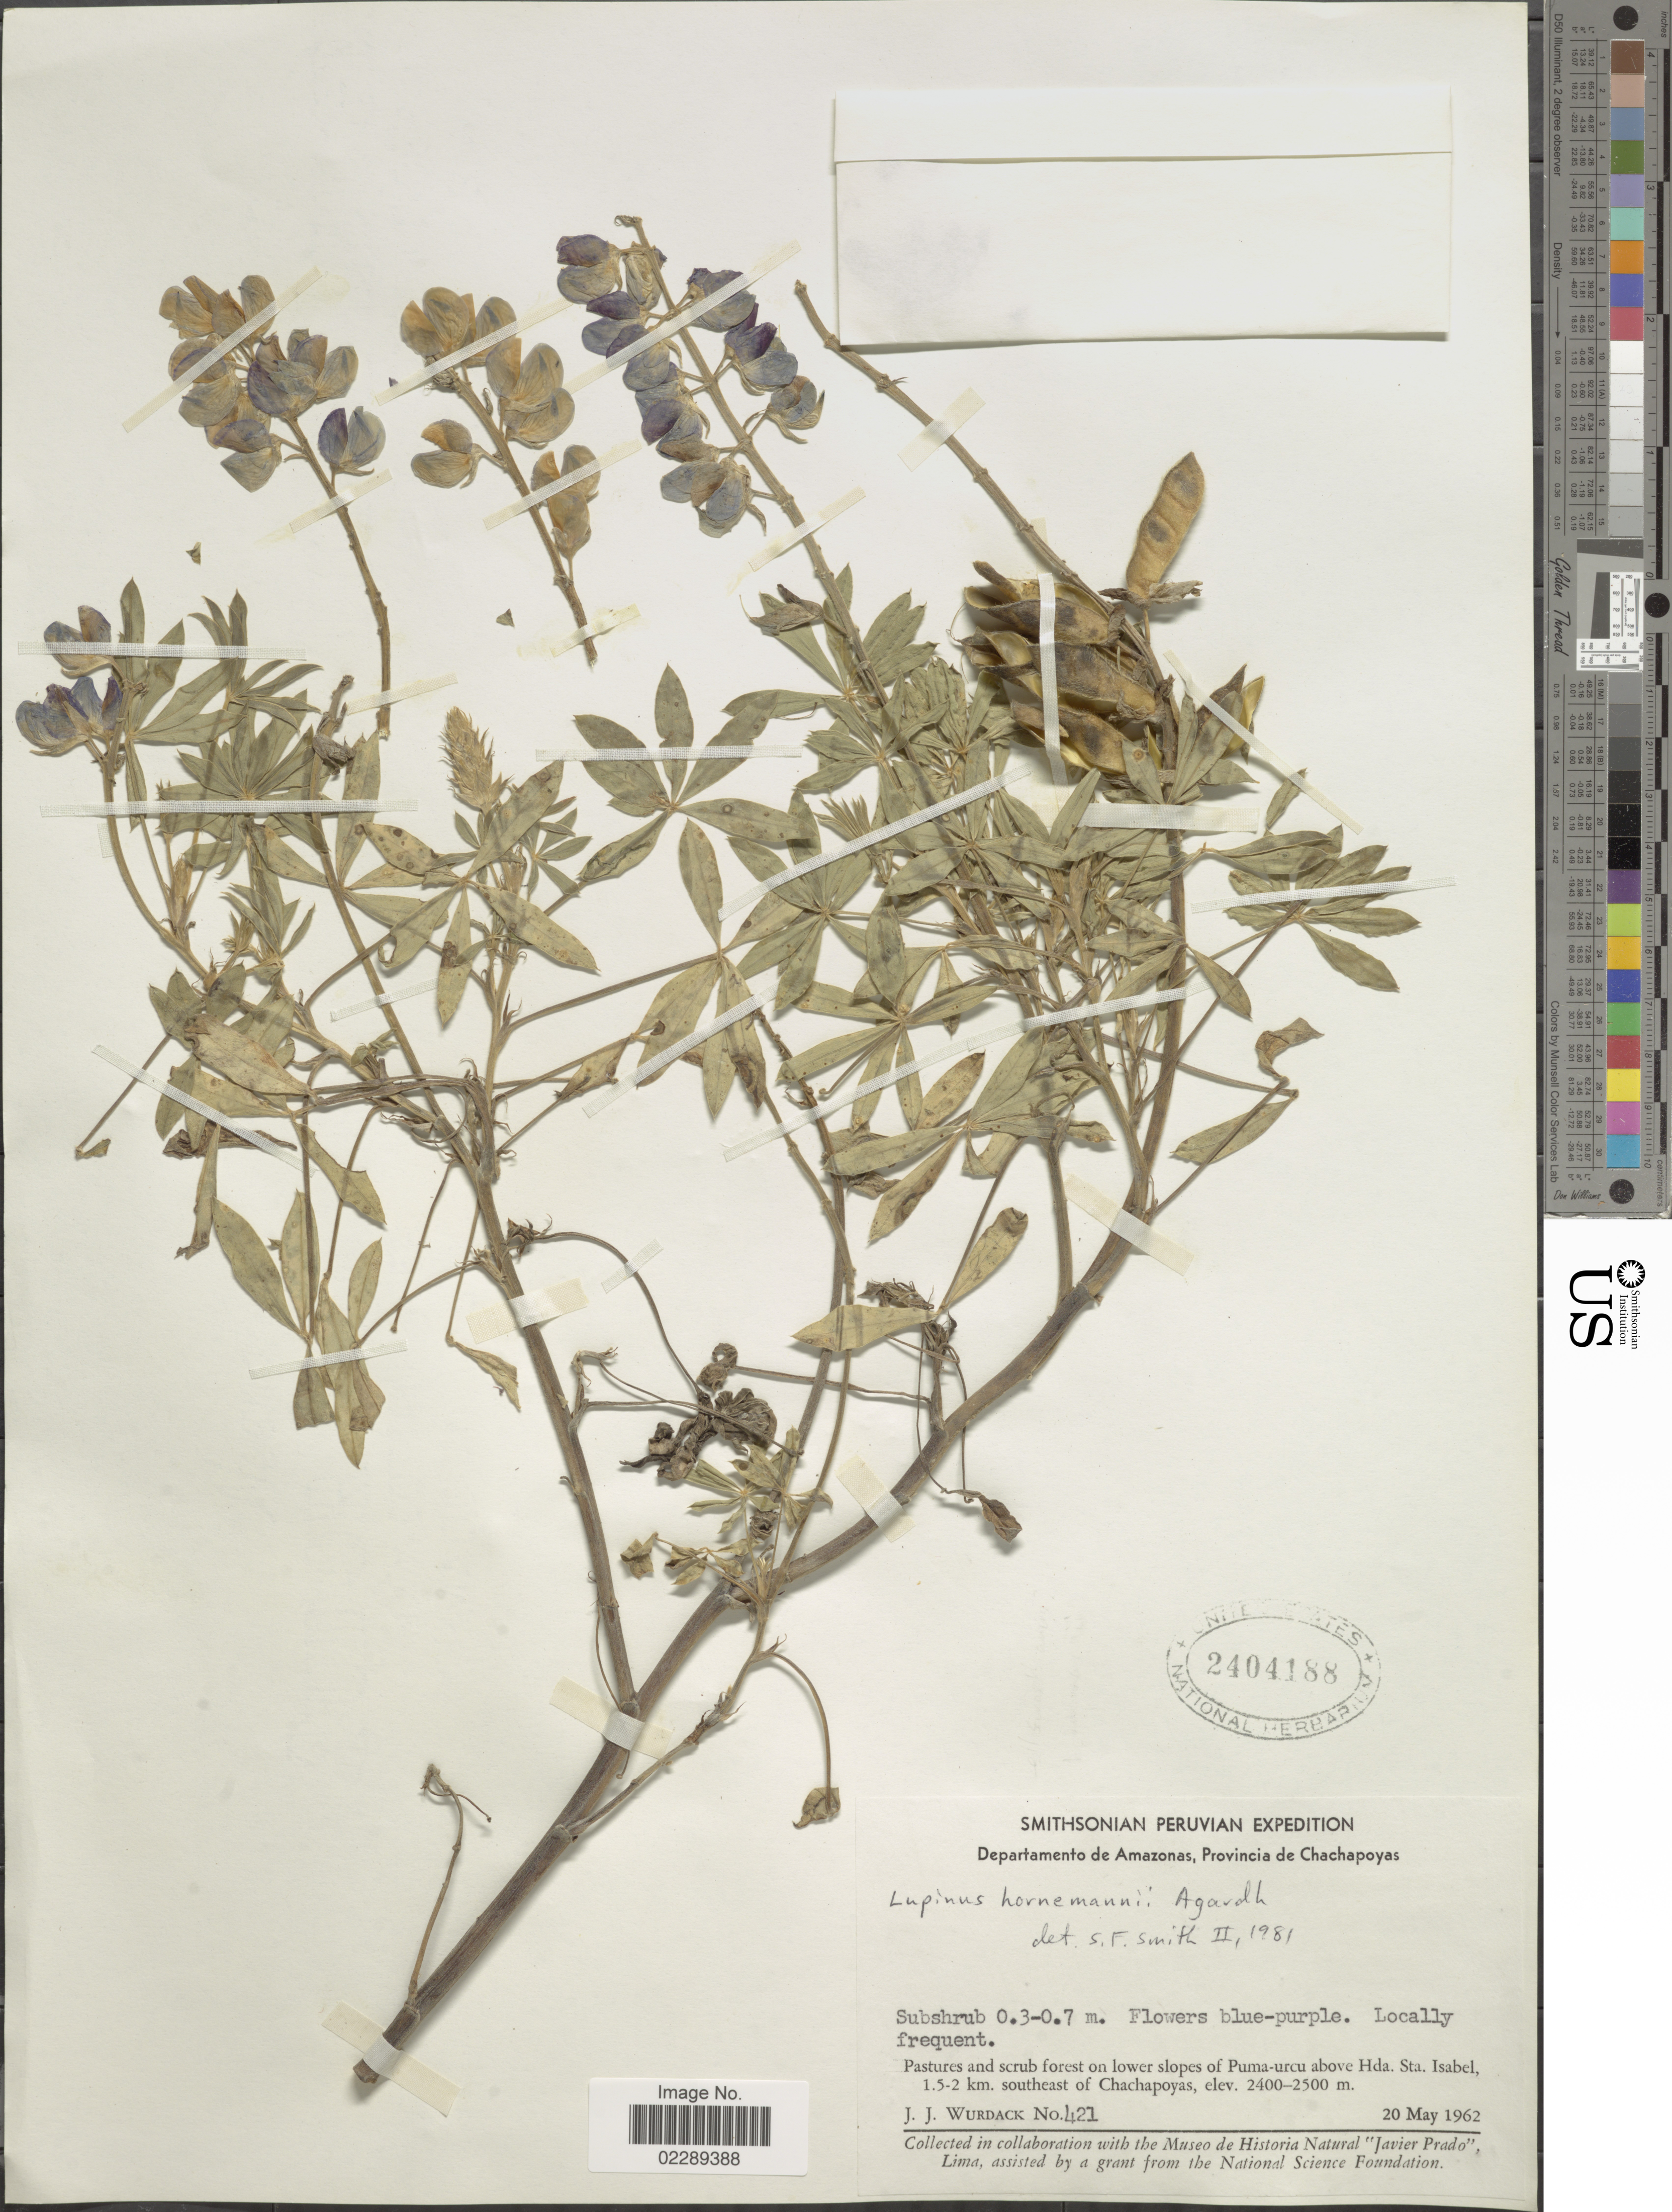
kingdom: Plantae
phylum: Tracheophyta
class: Magnoliopsida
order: Fabales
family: Fabaceae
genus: Lupinus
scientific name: Lupinus hornemanni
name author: J. Agardh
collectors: J. J. Wurdack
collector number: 421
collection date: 1962-05-20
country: Peru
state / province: Amazonas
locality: Departamento de Amazonas, Provincia de Chachapoyas. Pastures and scrub forest on lower slopes of Puma-urcu above Hda. Sta. Isabel, 1.5-2 km. southeast of Chachapoyas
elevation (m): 2400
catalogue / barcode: US 2404188